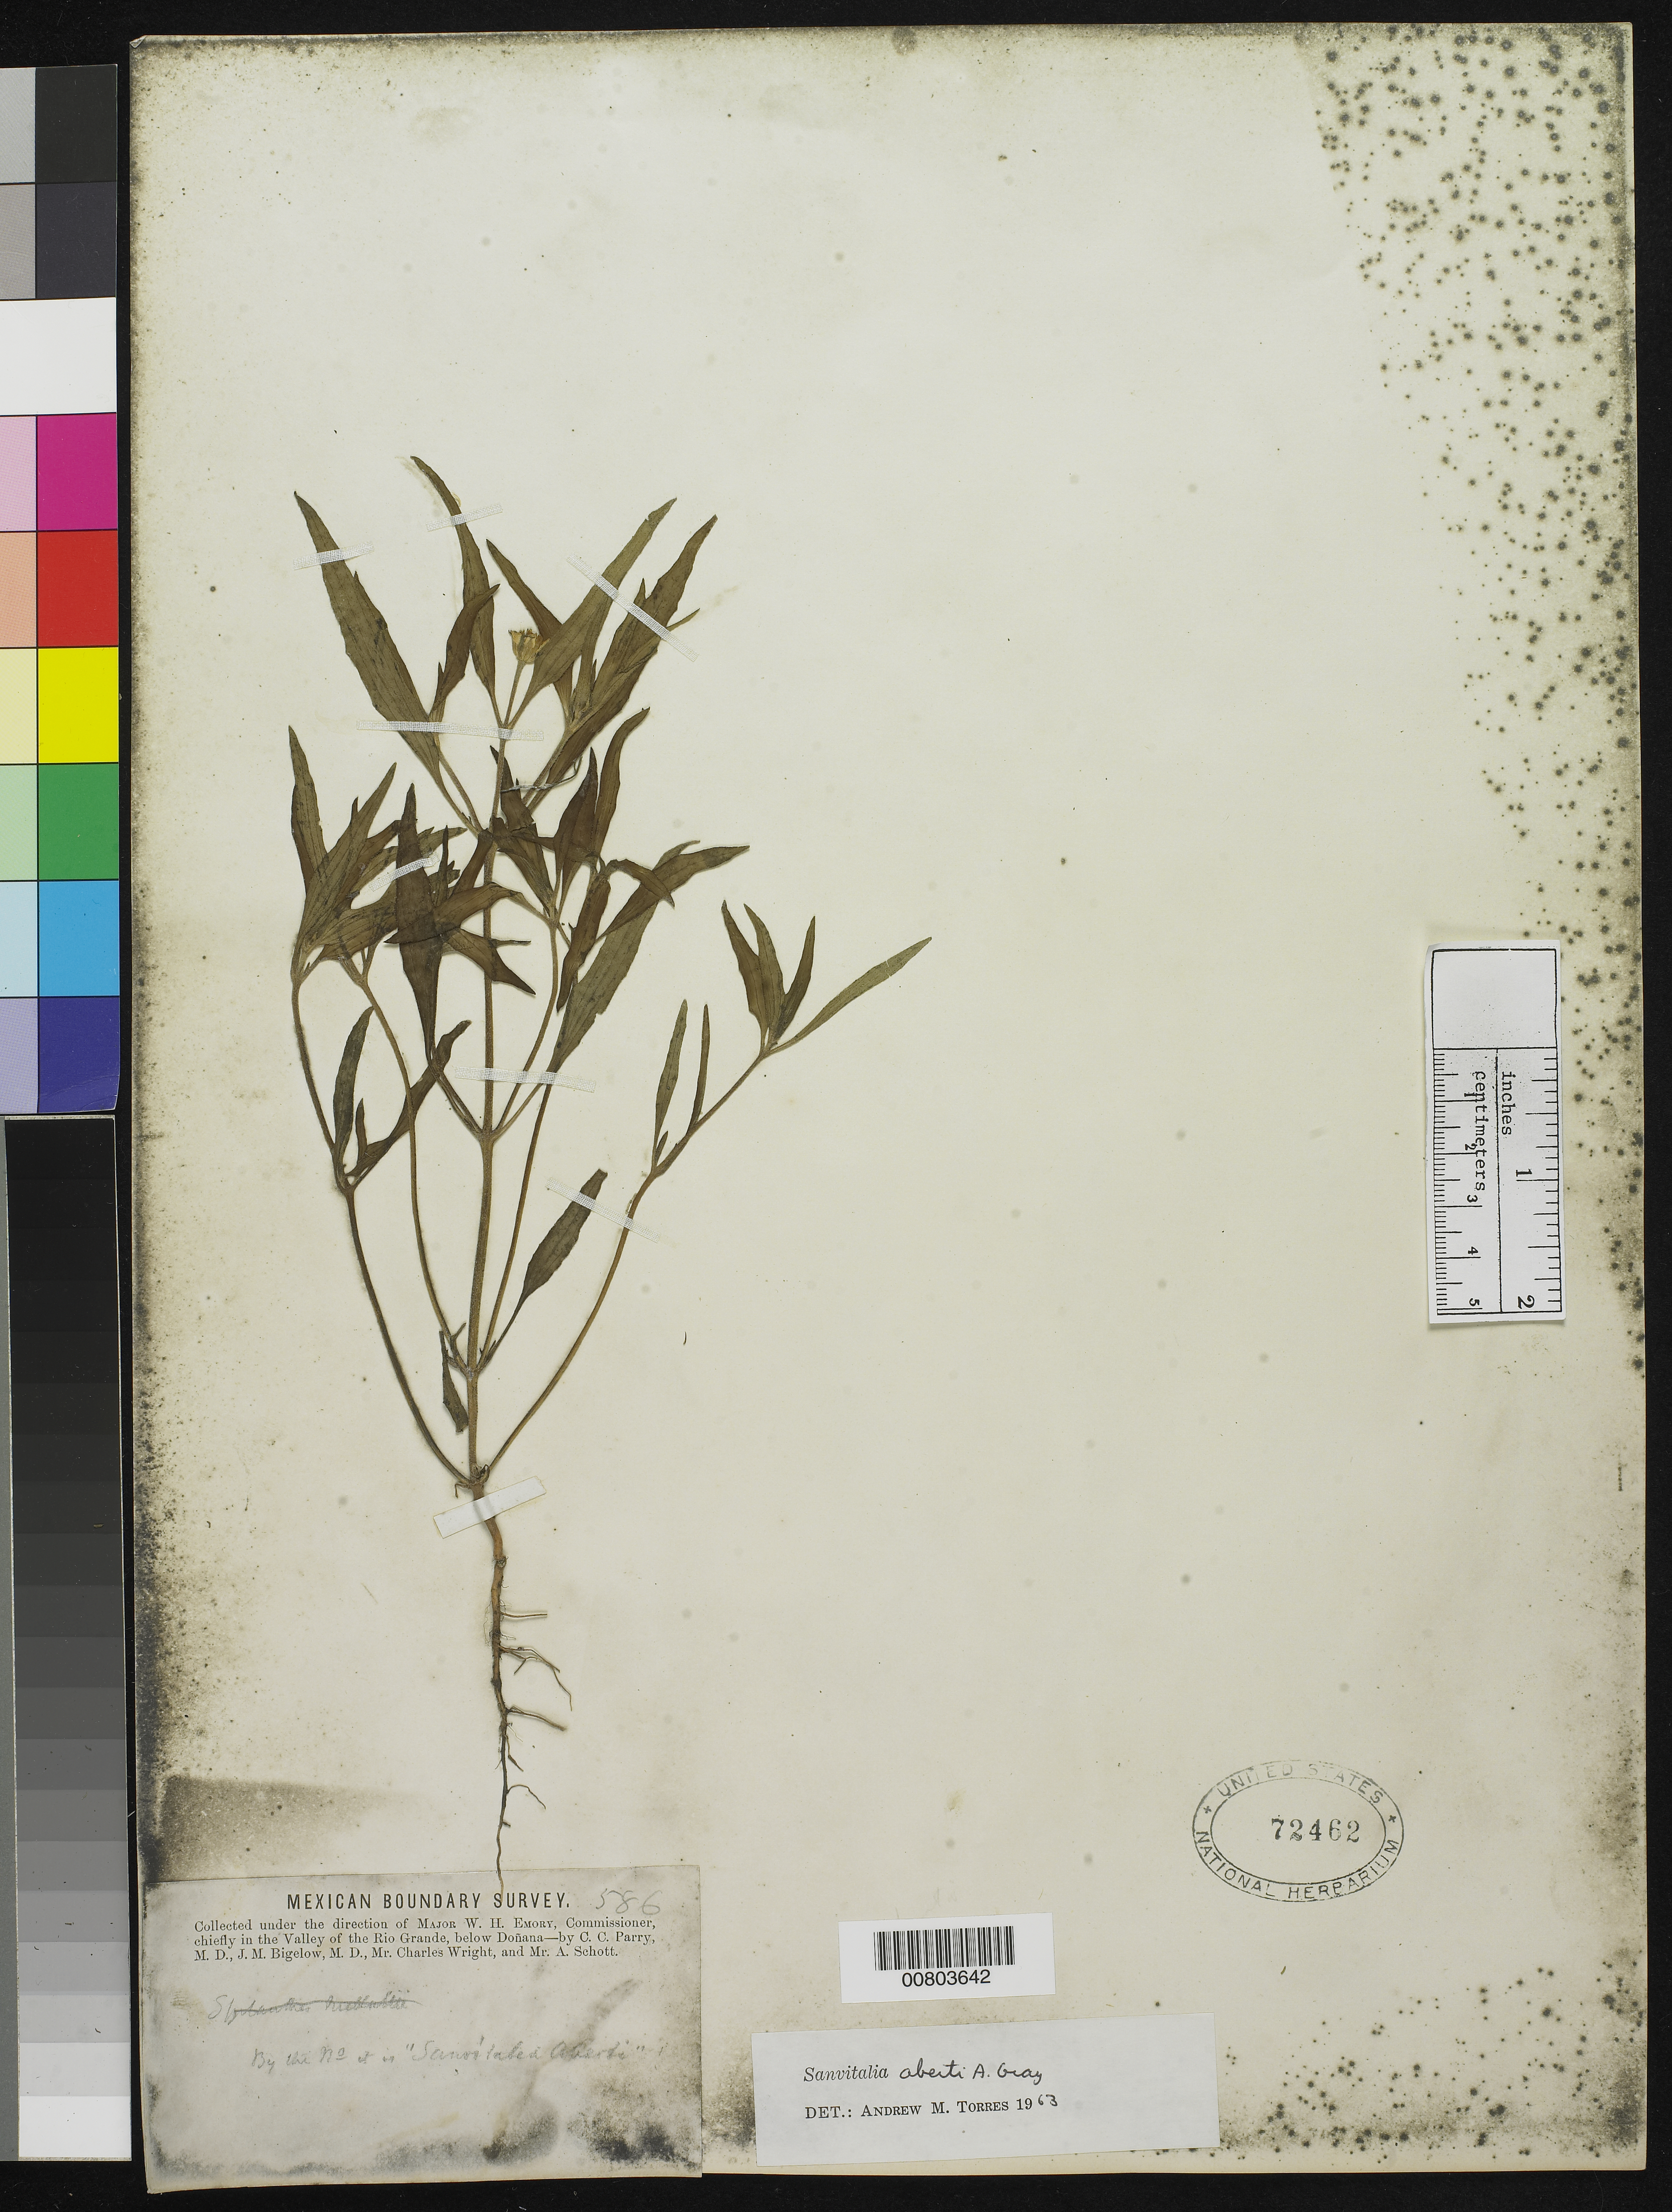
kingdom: Plantae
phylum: Tracheophyta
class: Magnoliopsida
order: Asterales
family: Asteraceae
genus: Sanvitalia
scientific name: Sanvitalia aberti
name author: A. Gray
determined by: Skibicki, Samuel V.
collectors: C. C. Parry, J. M. Bigelow, C. Wright & A. C. V. Schott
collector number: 586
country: United States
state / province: New Mexico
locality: Valley of the Rio Grande, below Doñana, New Mexico.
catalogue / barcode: US 72462